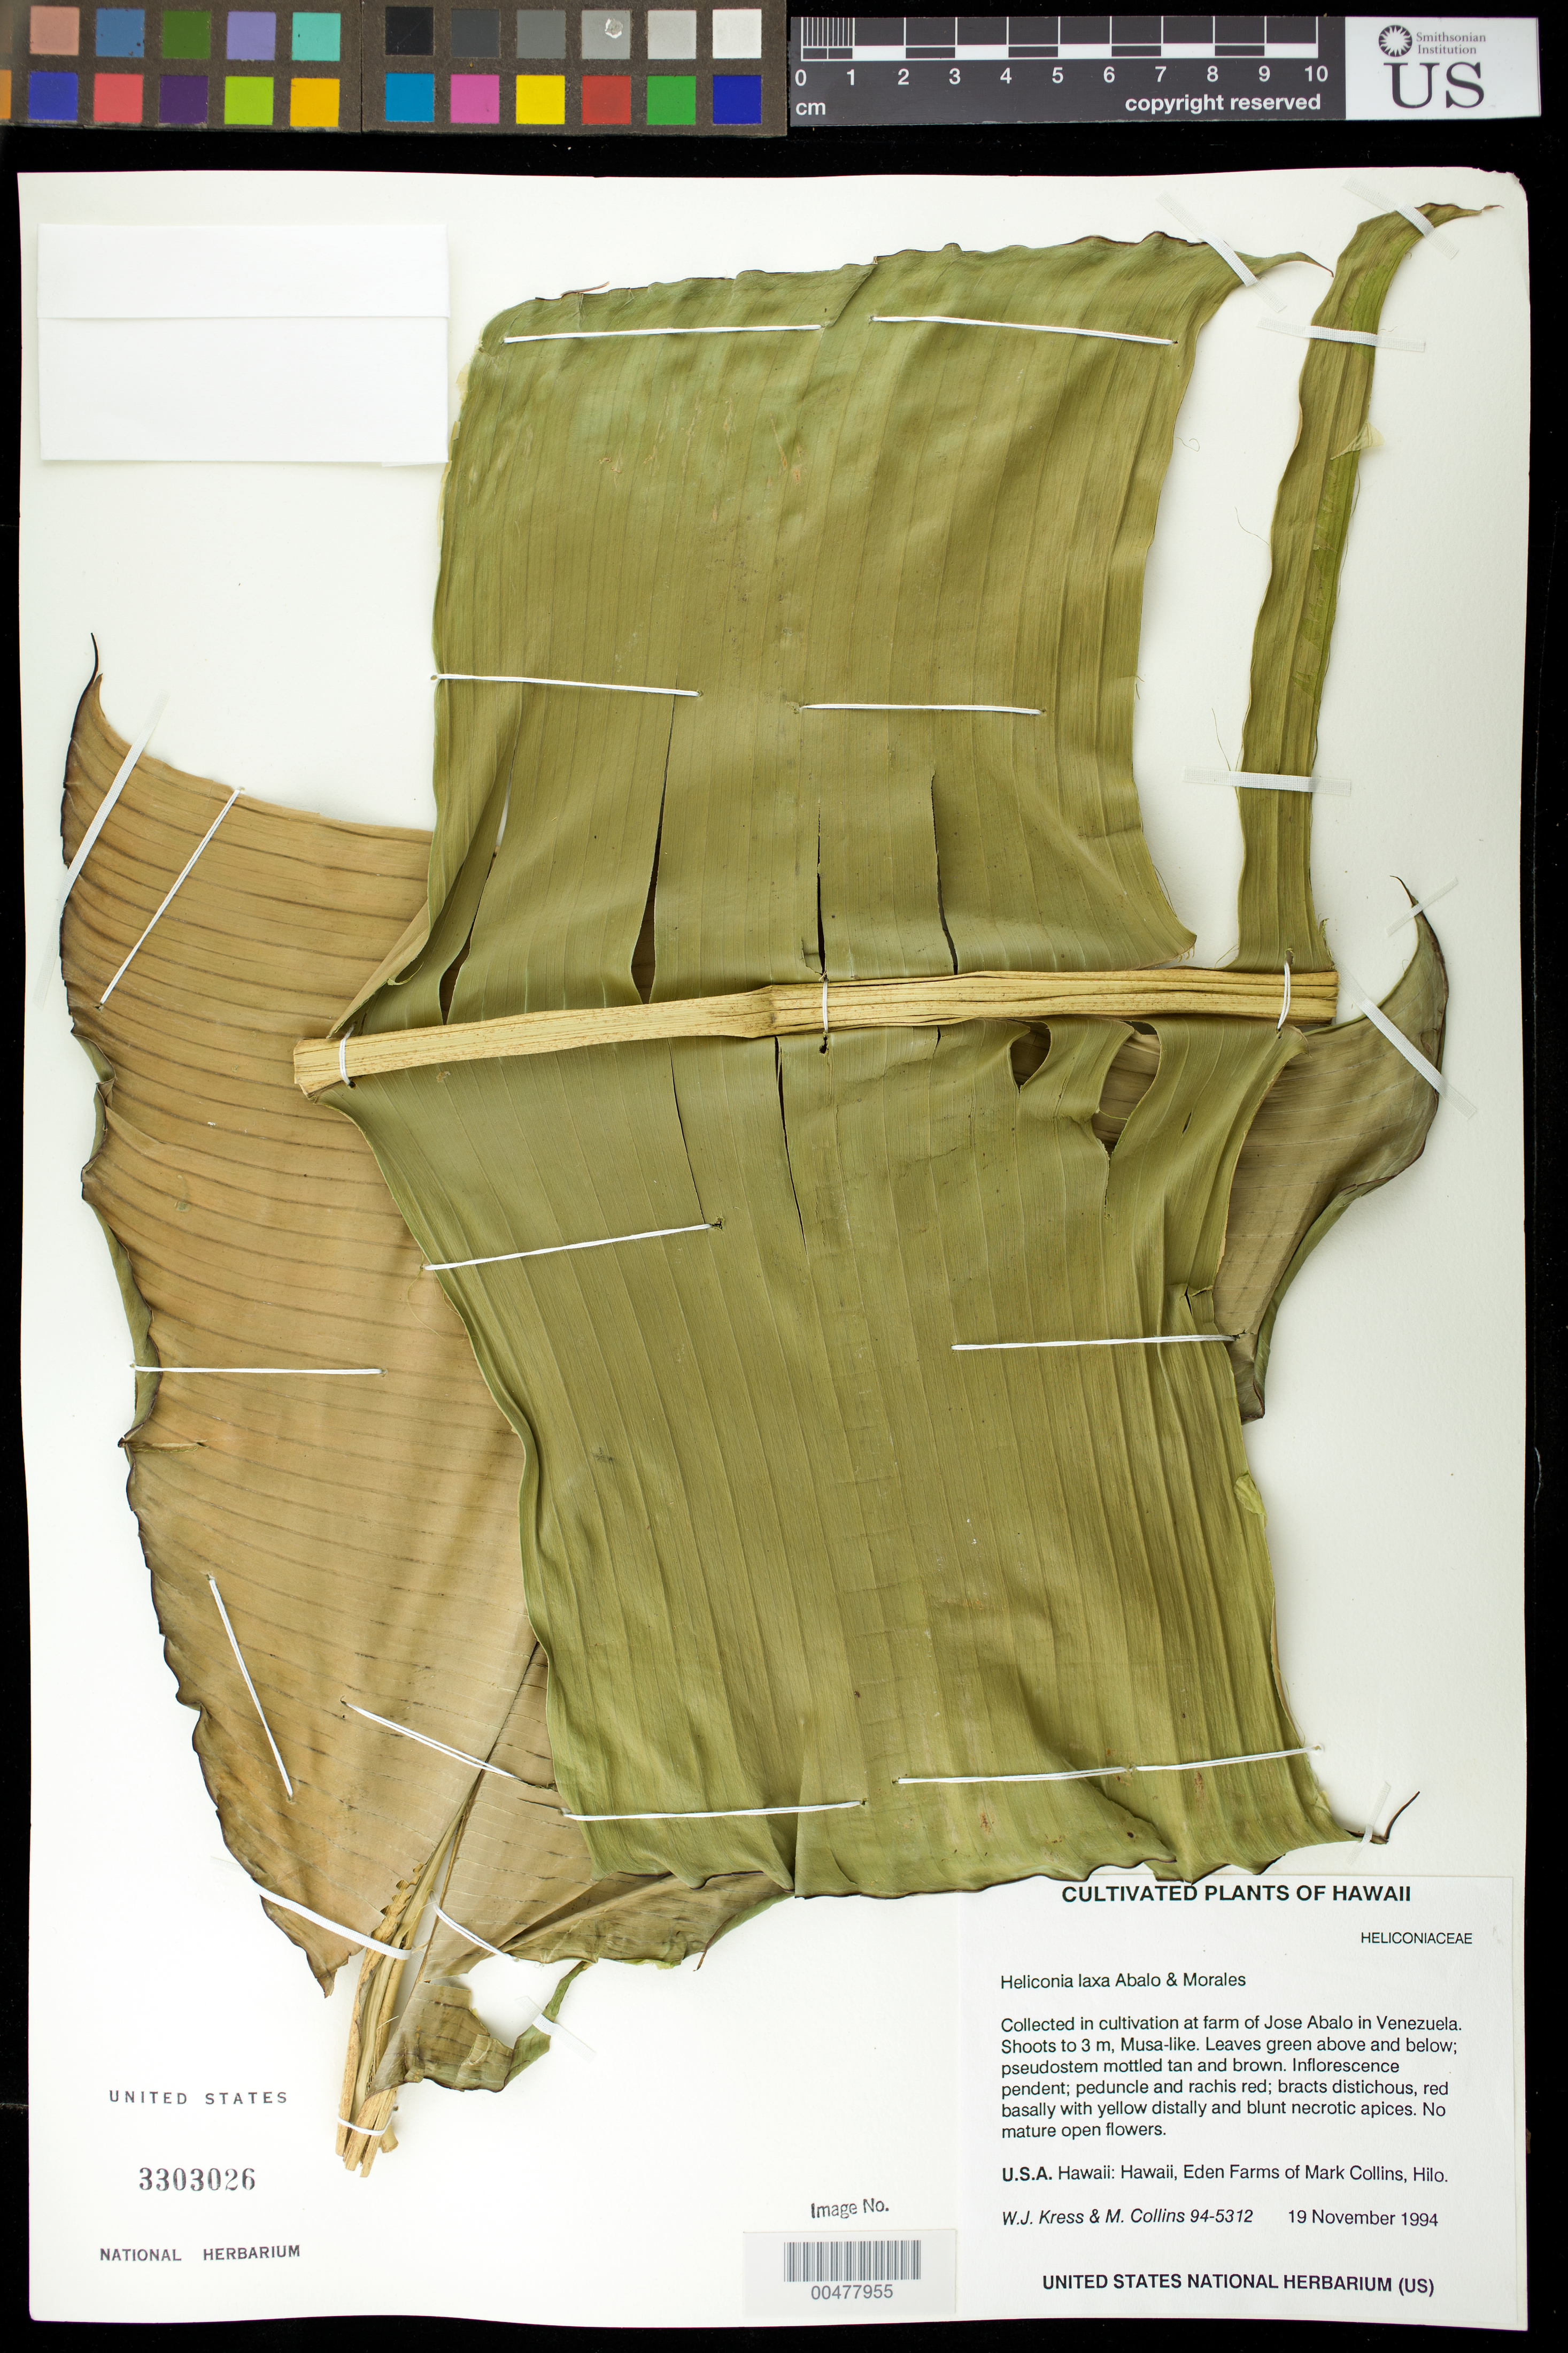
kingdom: Plantae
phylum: Tracheophyta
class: Liliopsida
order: Zingiberales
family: Heliconiaceae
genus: Heliconia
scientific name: Heliconia laxa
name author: Abalo & G. Morales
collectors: W. J. Kress & M. Collins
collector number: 94-5312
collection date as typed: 19 Nov 1994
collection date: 1994-11-19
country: United States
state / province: Hawaii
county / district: Hawaii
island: Hawaii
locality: Eden Farms of Mark Collins, Hilo, originally from Venezuela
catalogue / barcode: US 3303026